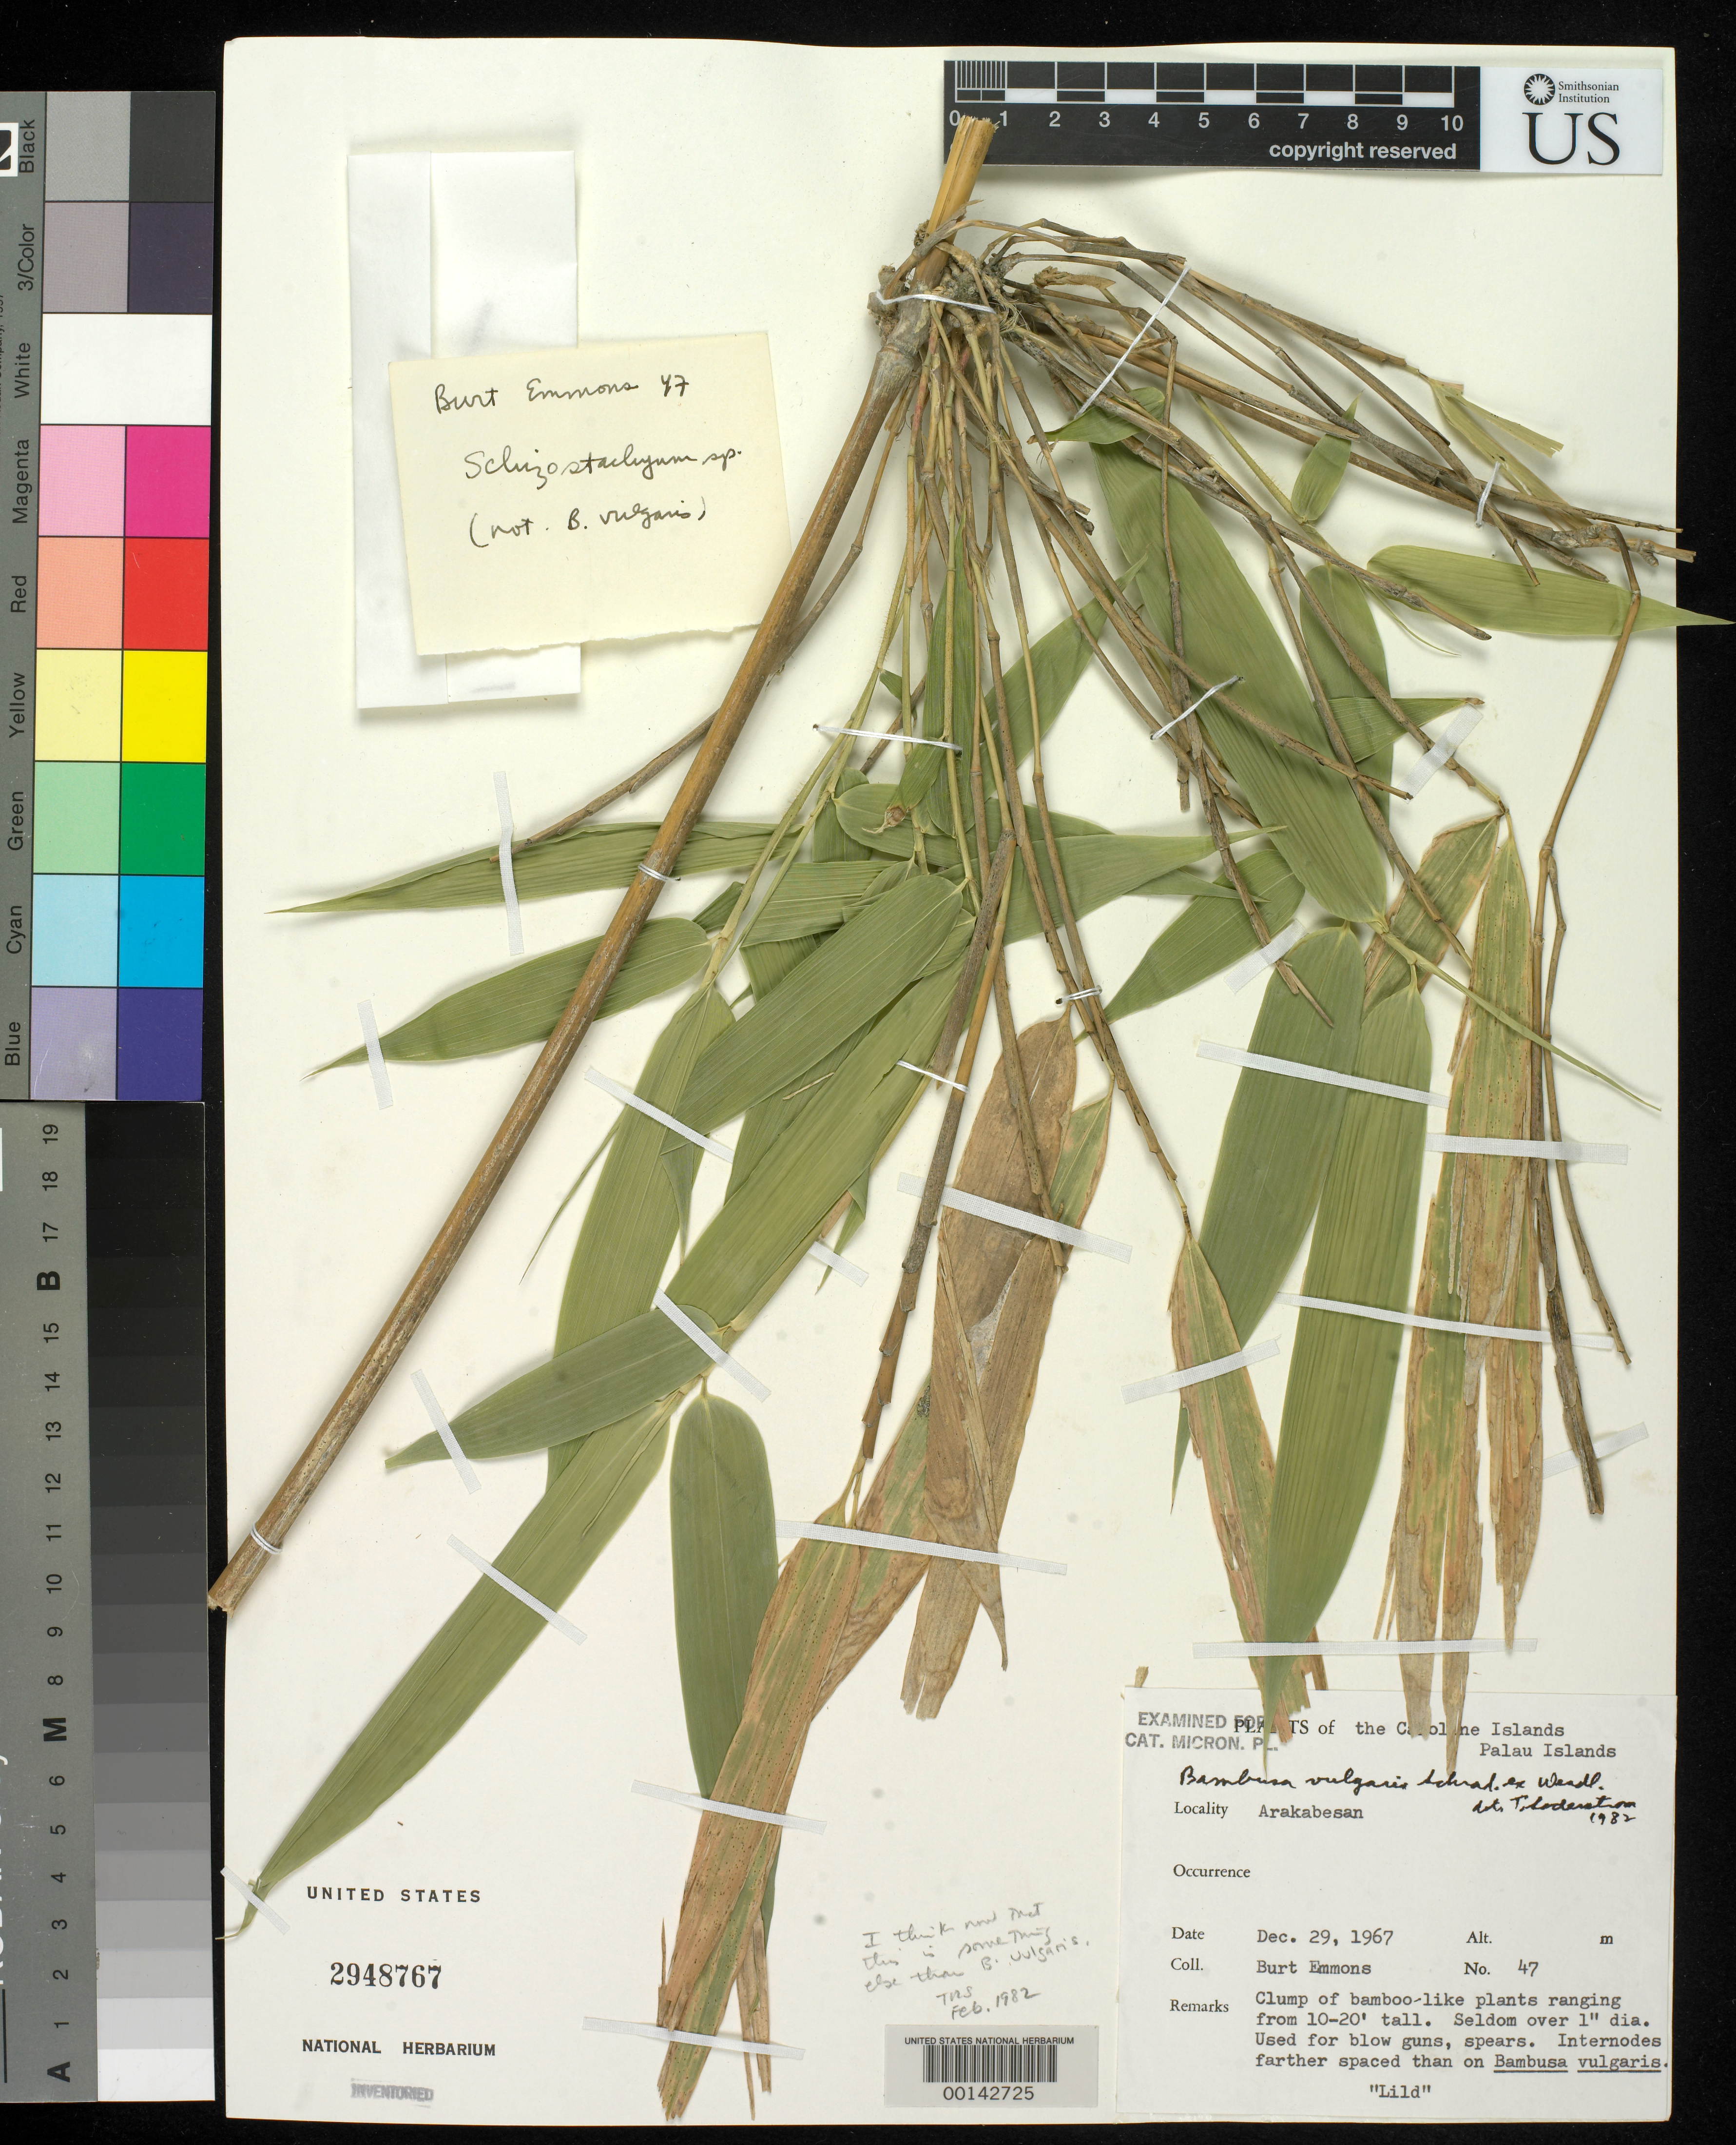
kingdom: Plantae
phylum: Tracheophyta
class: Liliopsida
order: Poales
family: Poaceae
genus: Schizostachyum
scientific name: Schizostachyum sp.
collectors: B. Emmons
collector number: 47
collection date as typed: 29 Dec 1967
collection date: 1967-12-29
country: Palau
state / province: Koror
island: Ngerekebesang [Arakabesan]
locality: Arakabesan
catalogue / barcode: US 2948767